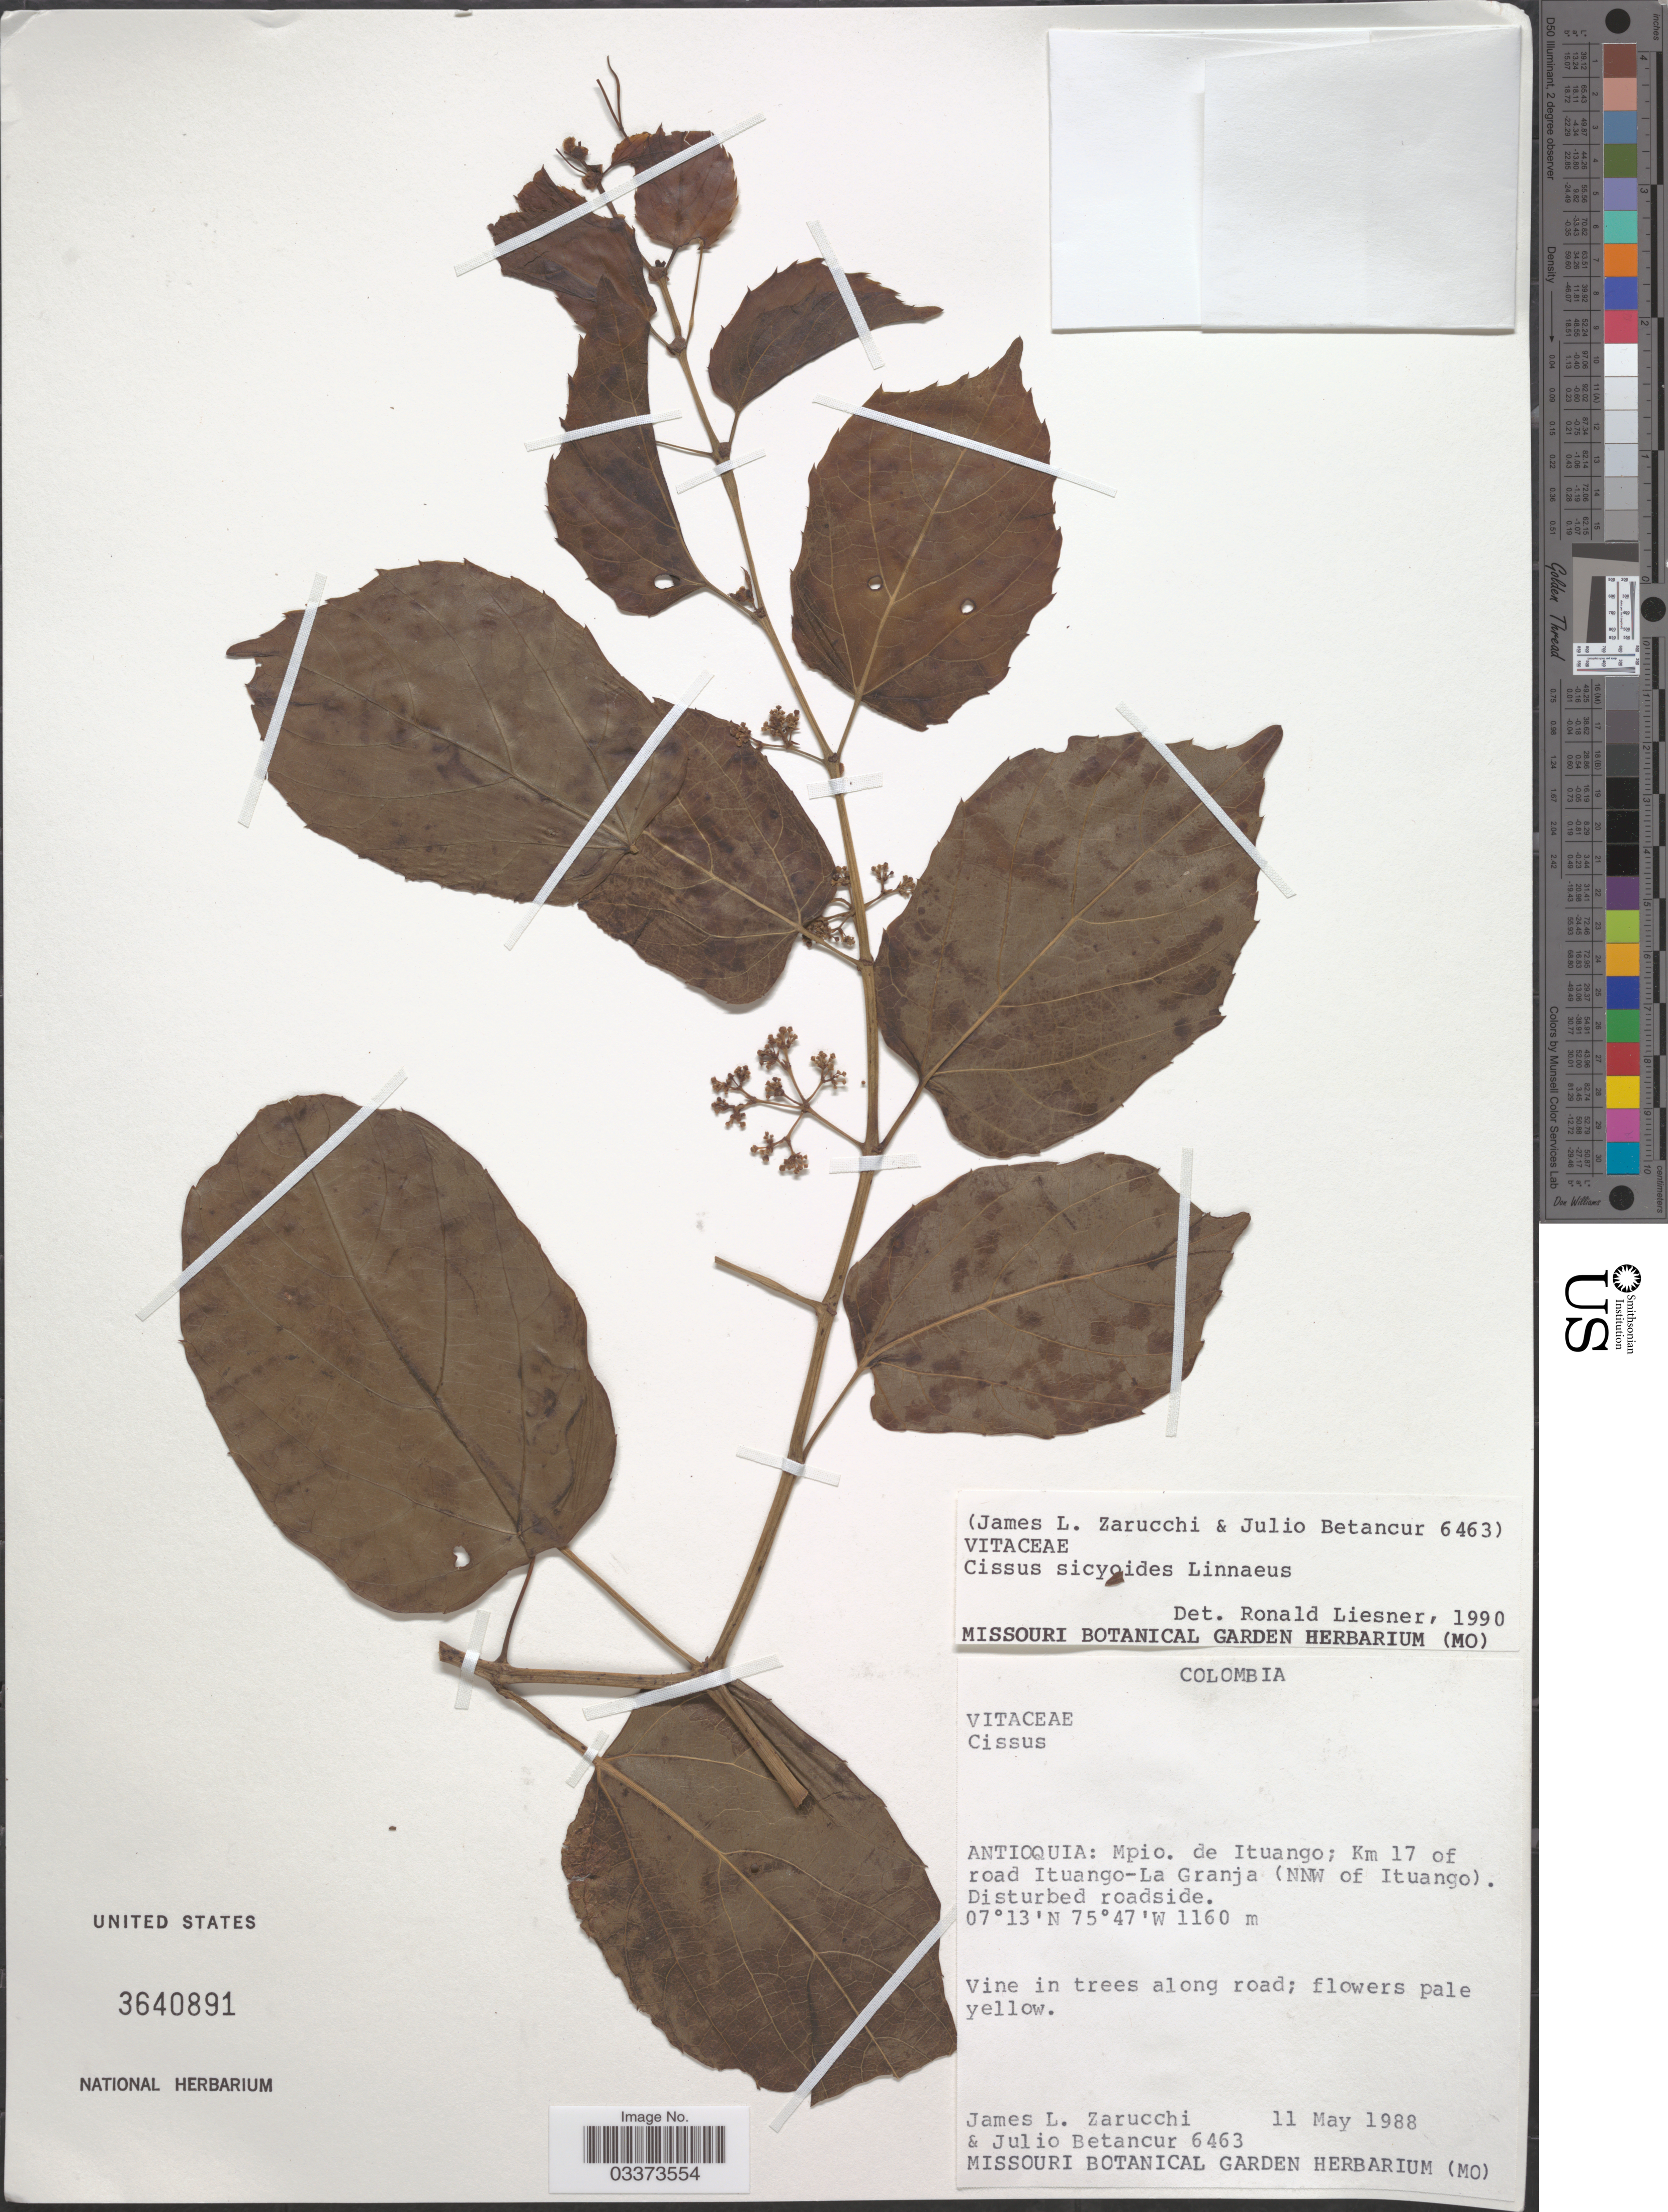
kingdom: Plantae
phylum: Tracheophyta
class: Magnoliopsida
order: Vitales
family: Vitaceae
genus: Cissus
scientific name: Cissus verticillata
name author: (L.) Nicolson & C.E. Jarvis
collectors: J. L. Zarucchi & J. Betancur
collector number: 6463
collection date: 1988-05-11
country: Colombia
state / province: Antioquia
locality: Mpio. de Ituango; Km 17 of road Ituango-La Granja (NNW of Ituango).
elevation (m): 1160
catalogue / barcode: US 3640891